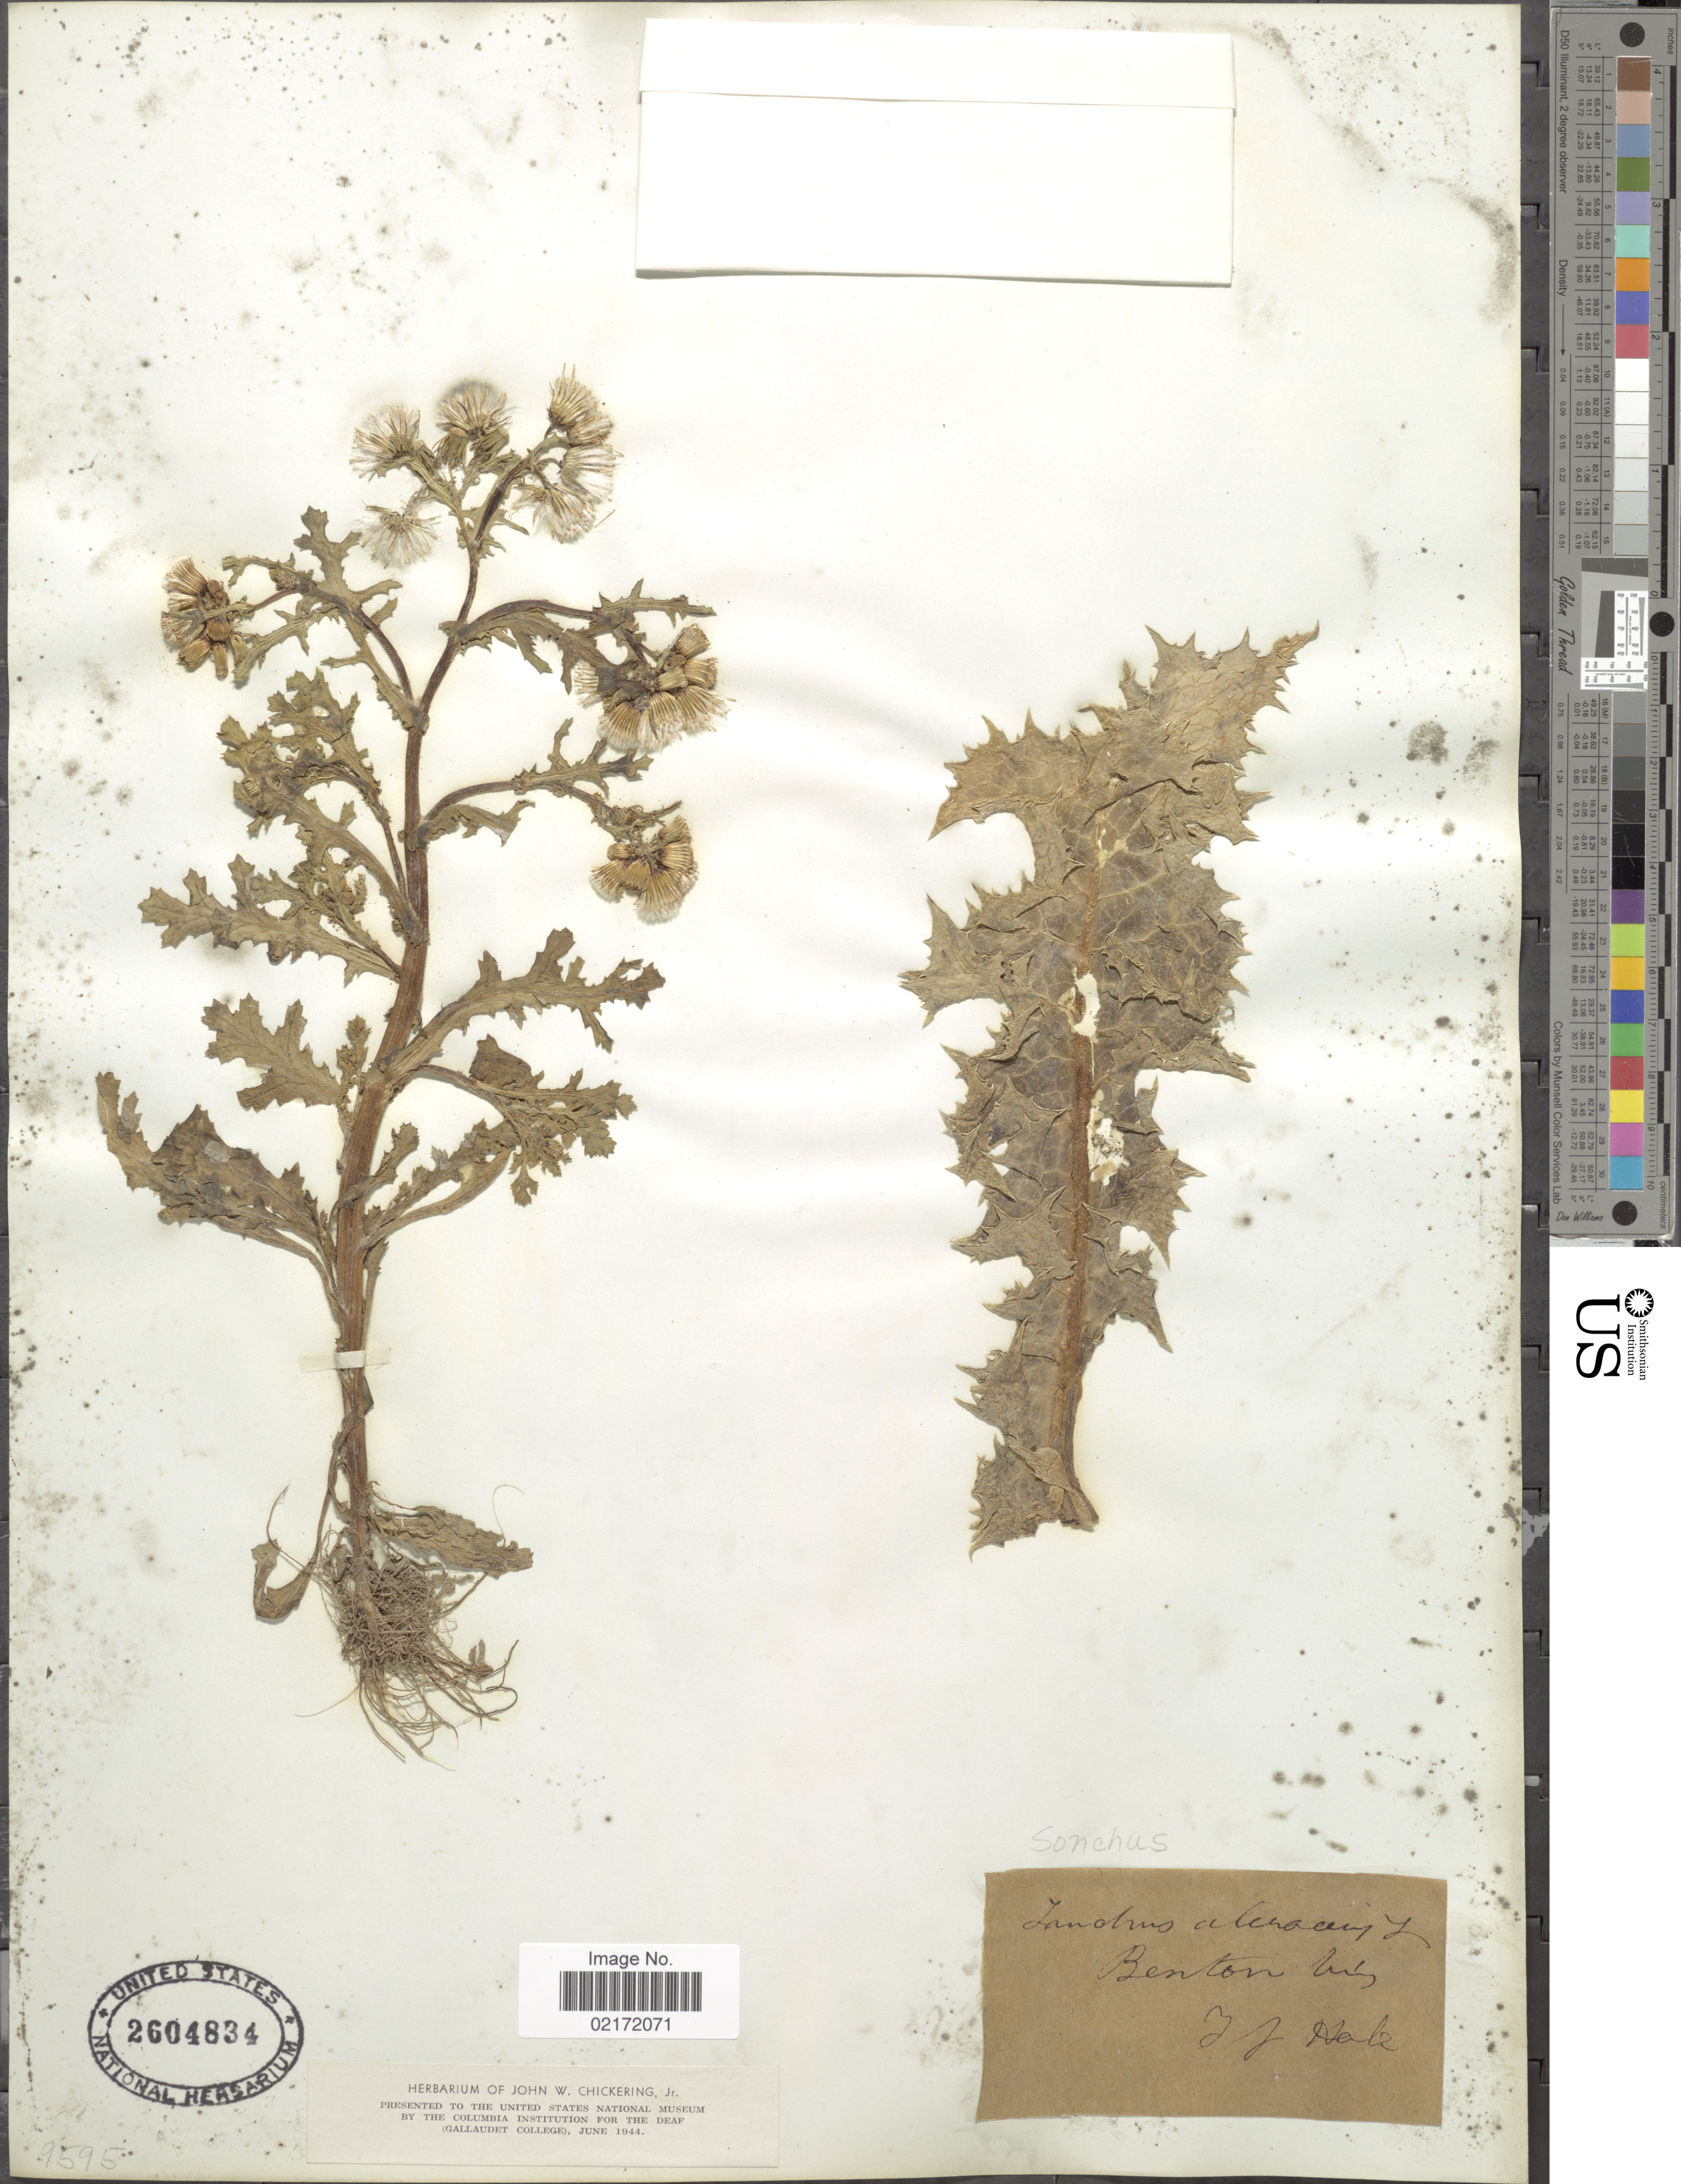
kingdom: Plantae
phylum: Tracheophyta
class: Magnoliopsida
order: Asterales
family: Asteraceae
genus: Sonchus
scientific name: Sonchus oleraceus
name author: L.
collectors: J. Hale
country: United States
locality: Benton Mts.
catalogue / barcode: US 2604834